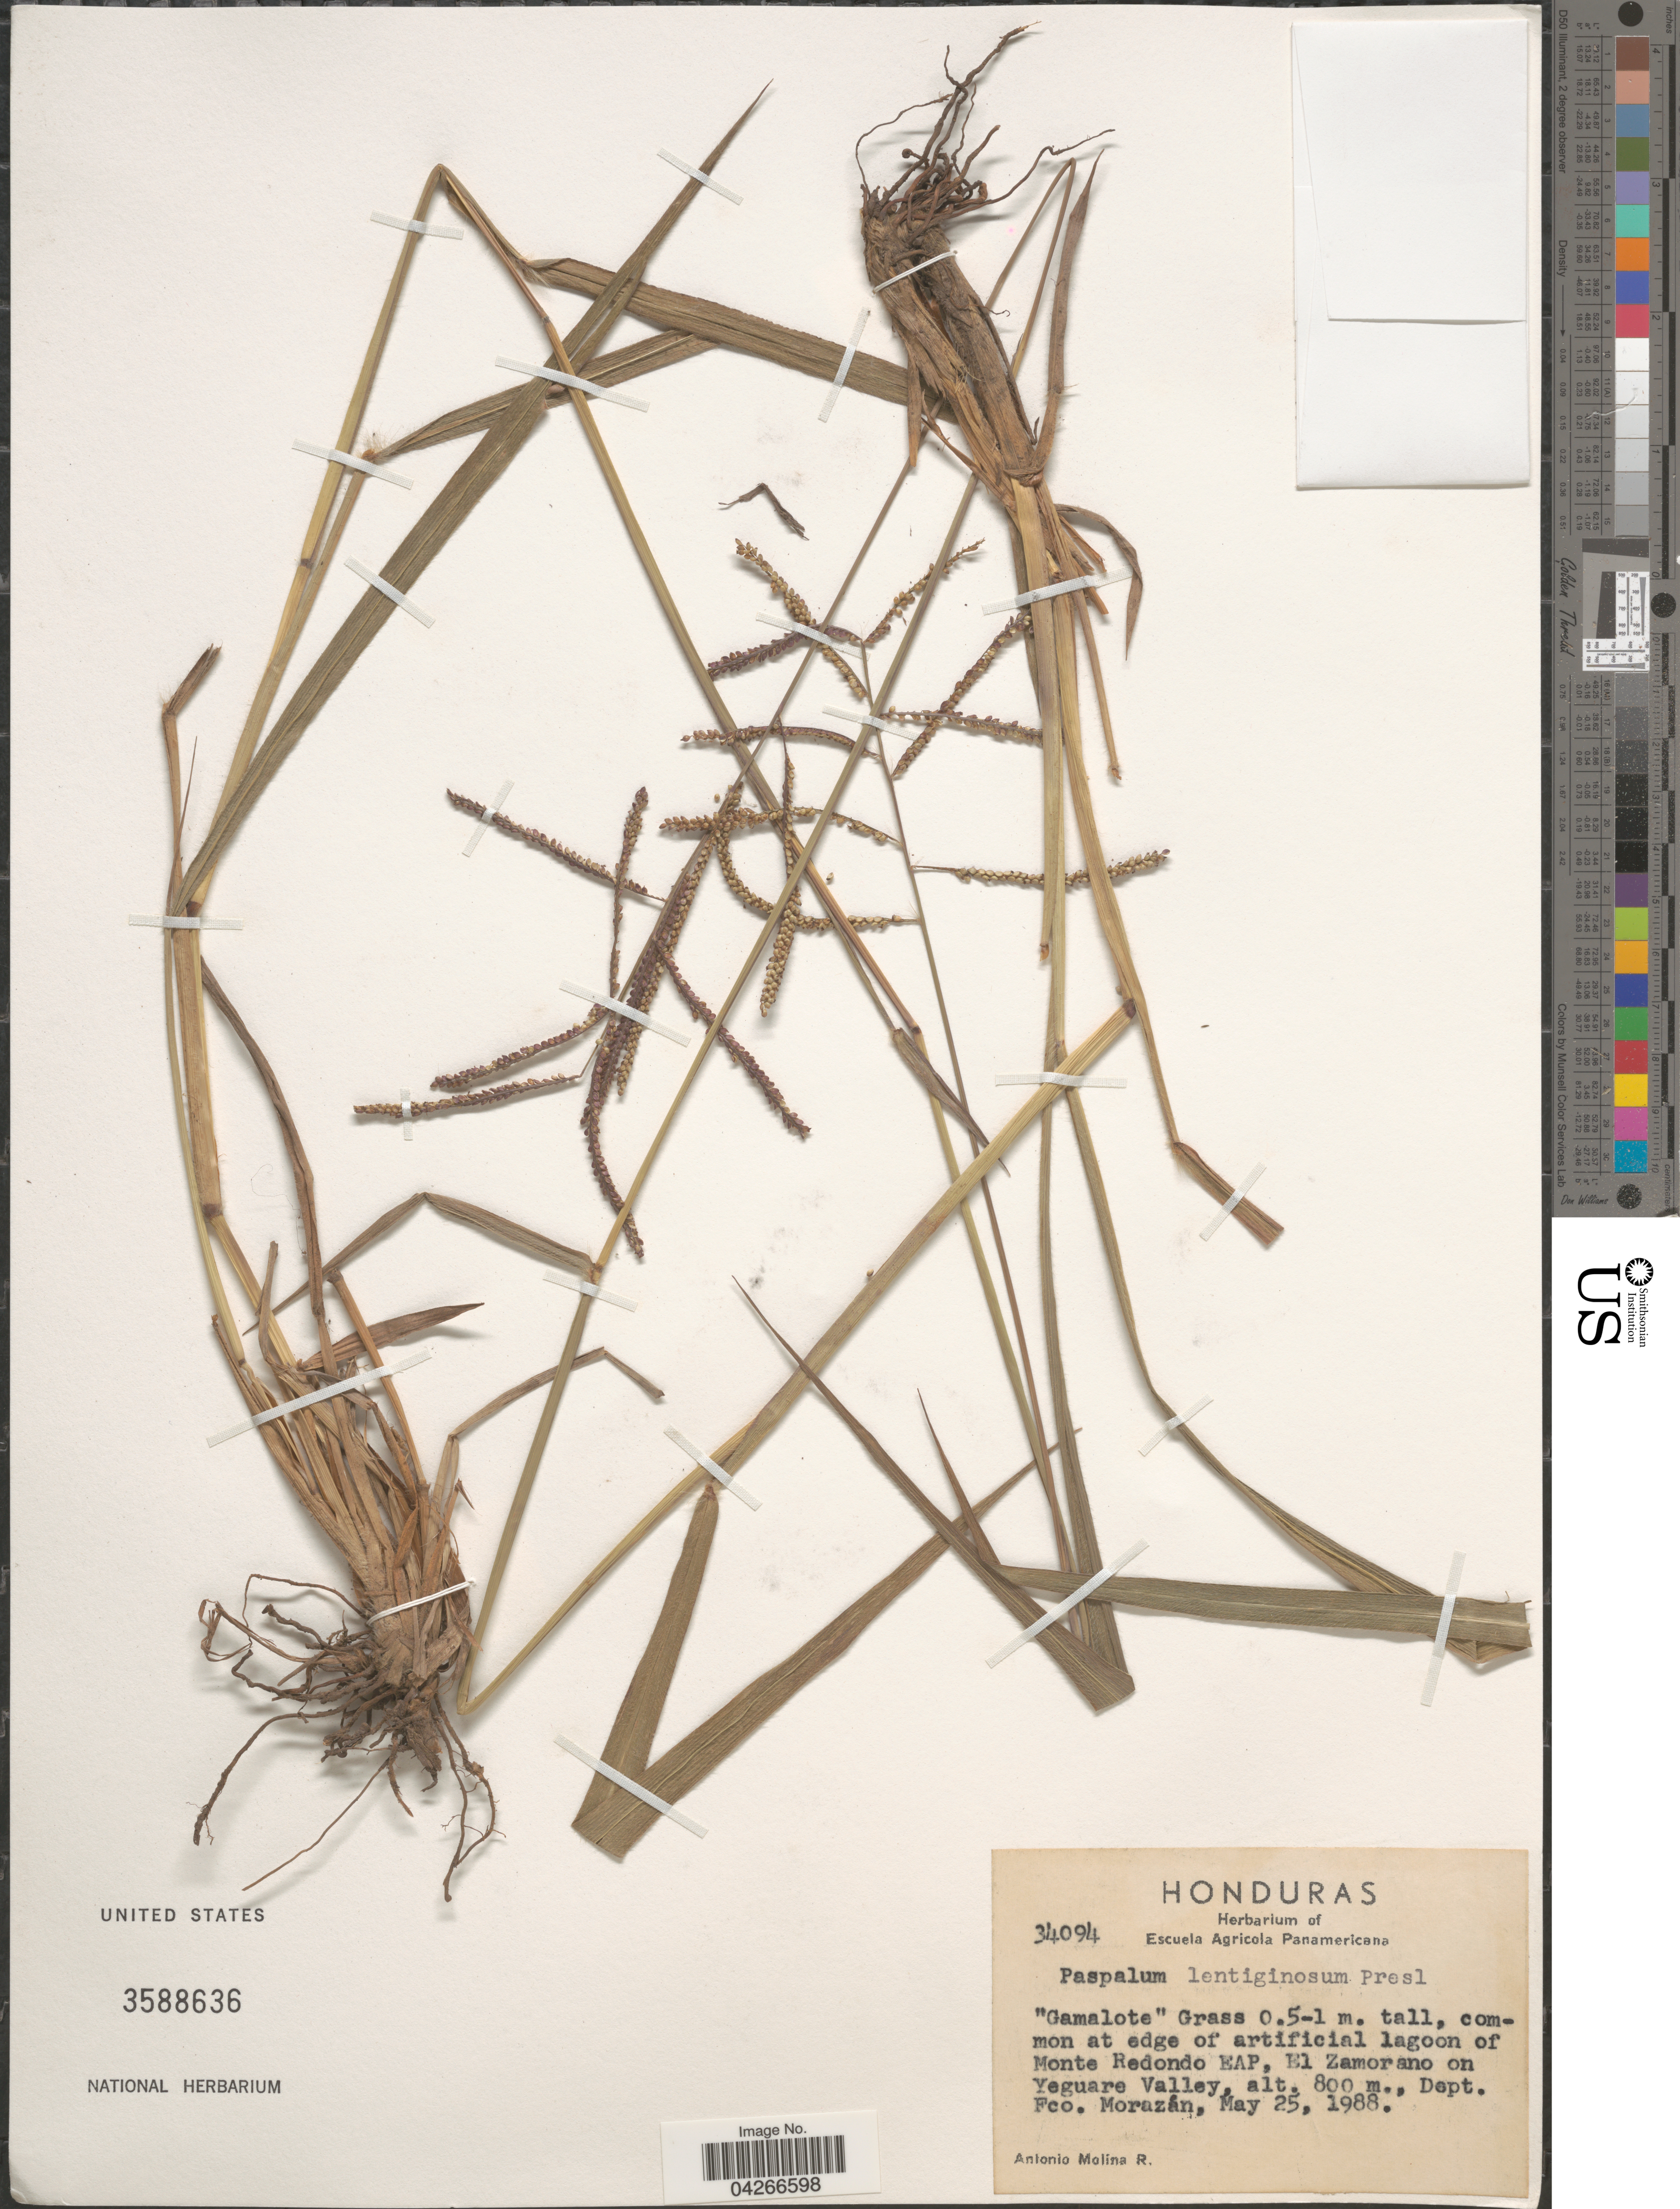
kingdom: Plantae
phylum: Tracheophyta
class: Liliopsida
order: Poales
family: Poaceae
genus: Paspalum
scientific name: Paspalum lentiginosum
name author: J. Presl in C. Presl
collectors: A. Molina R.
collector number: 34094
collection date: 1988-05-25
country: Honduras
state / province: Fco. Morazán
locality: At edge of artificial lagoon of Monte Redondo EAP, El Zamorano on Yeguare Valley, Dept. Fco. Morazán.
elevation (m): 800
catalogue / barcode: US 3588636